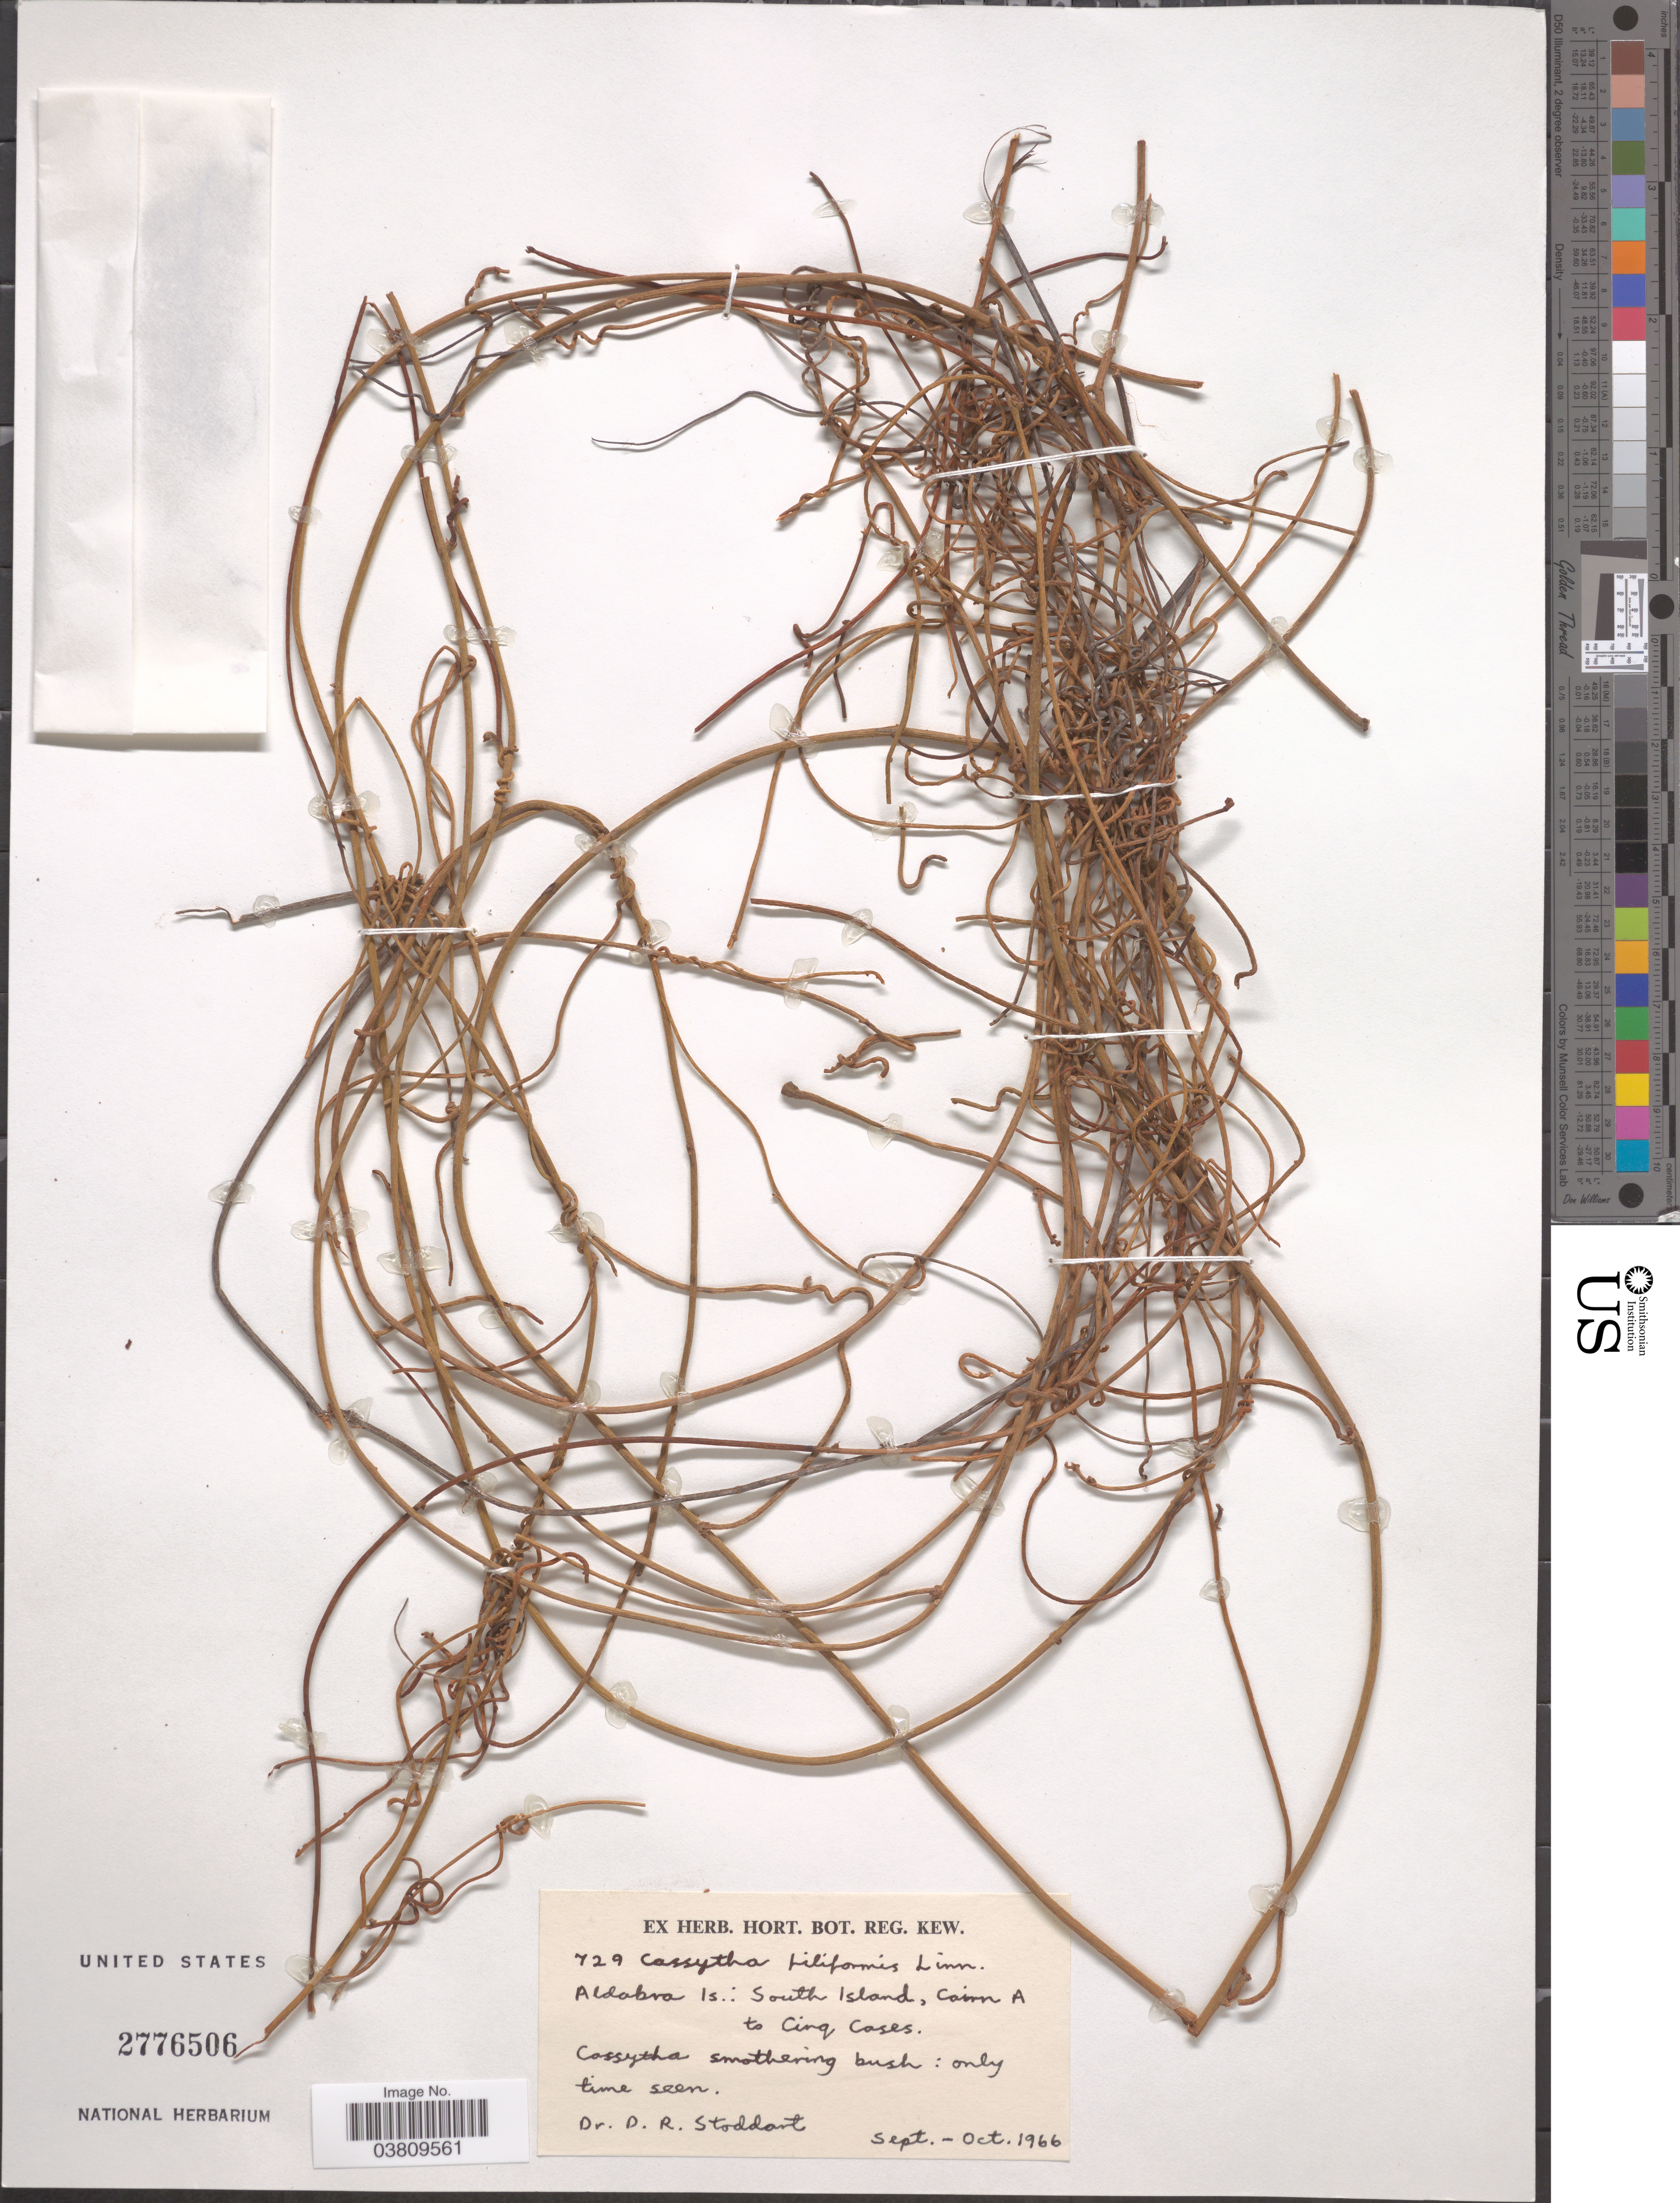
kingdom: Plantae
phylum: Tracheophyta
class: Magnoliopsida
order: Laurales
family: Lauraceae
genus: Cassytha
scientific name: Cassytha filiformis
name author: L.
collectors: D. R. Stoddart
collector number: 729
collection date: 1966-09/1966-10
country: Seychelles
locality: Aldabra Is.: South Island, Cairn [interpreted] A to Cinq Cases.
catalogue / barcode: US 2776506